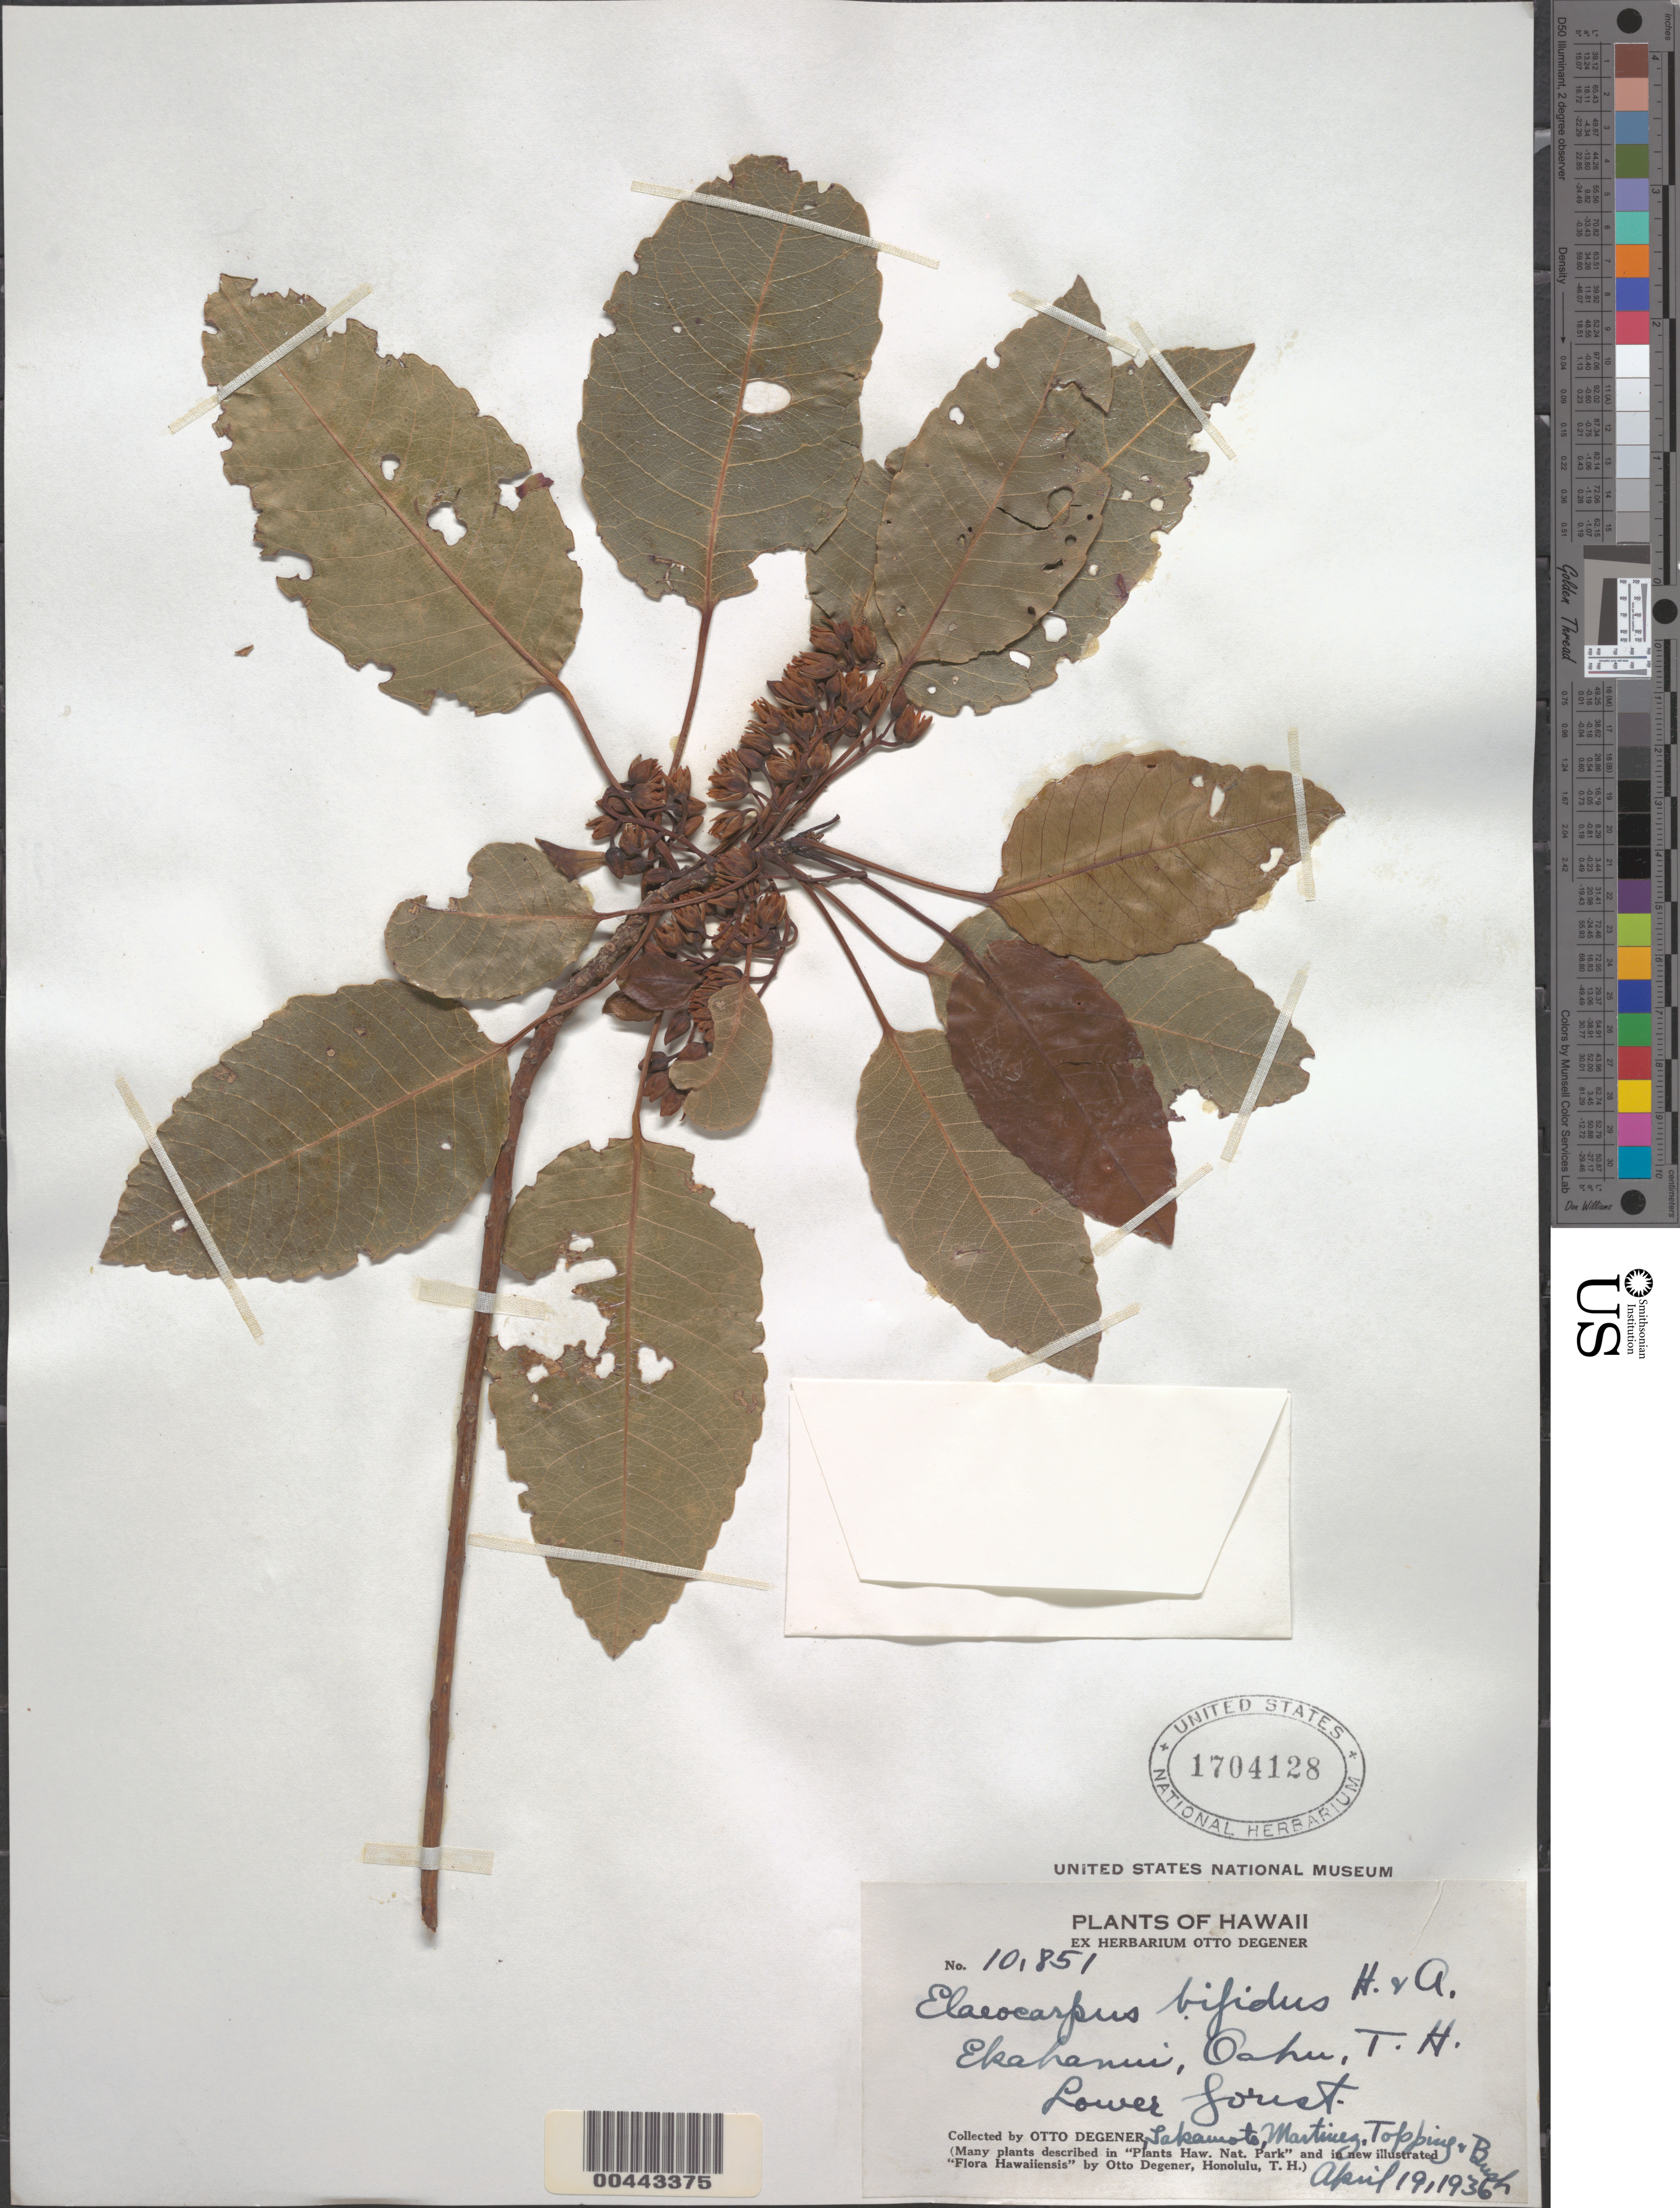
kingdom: Plantae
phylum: Tracheophyta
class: Magnoliopsida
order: Oxalidales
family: Elaeocarpaceae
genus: Elaeocarpus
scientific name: Elaeocarpus bifidus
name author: Hook. & Arn.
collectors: O. Degener, -. Takamoto, -- Martinez, D. L. Topping & B. F. Bush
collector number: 10851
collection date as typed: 19 Apr 1936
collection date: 1936-04-19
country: United States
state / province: Hawaii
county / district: Honolulu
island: Oahu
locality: Ekahanui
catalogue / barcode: US 1704128